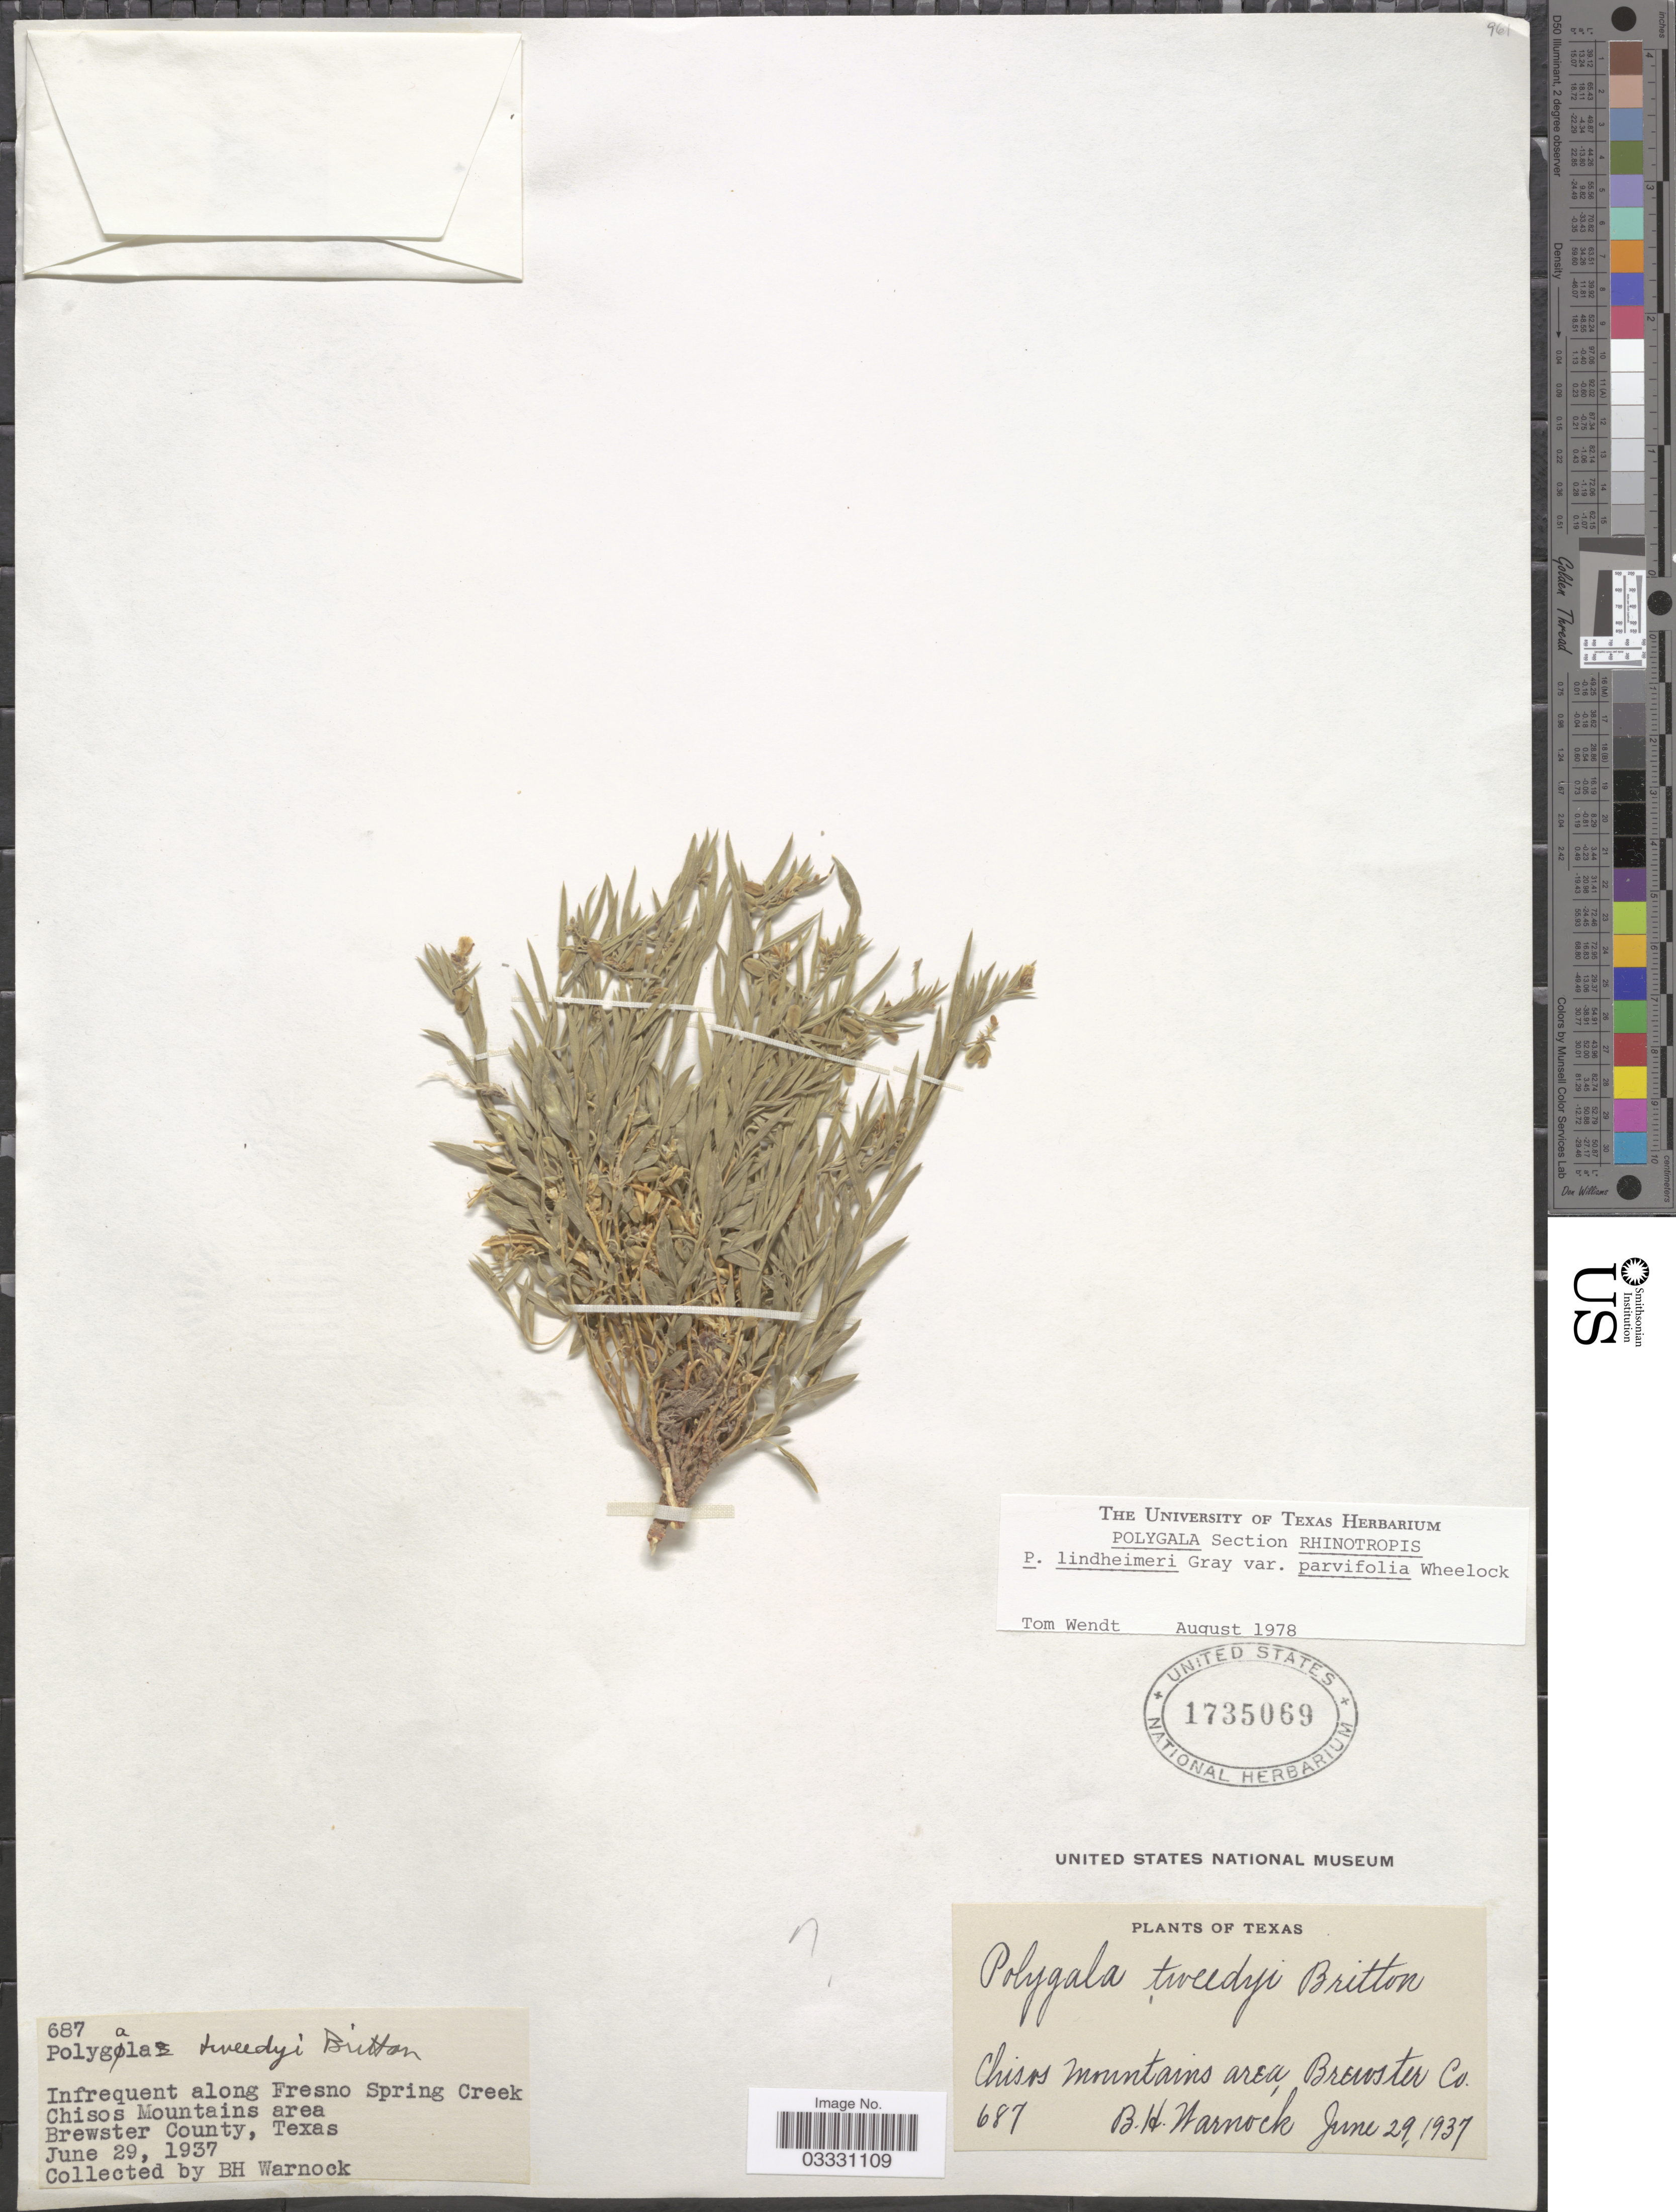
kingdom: Plantae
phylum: Tracheophyta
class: Magnoliopsida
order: Fabales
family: Polygalaceae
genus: Rhinotropis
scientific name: Rhinotropis lindheimeri var. parvifolia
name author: (Wheelock) J.R. Abbott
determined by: Strong, Mark T., (BOT), Smithsonian Institution - National Museum of Natural History (UNITED STATES)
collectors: B. H. Warnock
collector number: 687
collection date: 1937-06-29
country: United States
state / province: Texas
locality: Infrequent along Fresno Spring Creek. Chisos Mountains area, Brewster Co.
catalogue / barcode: US 1735069